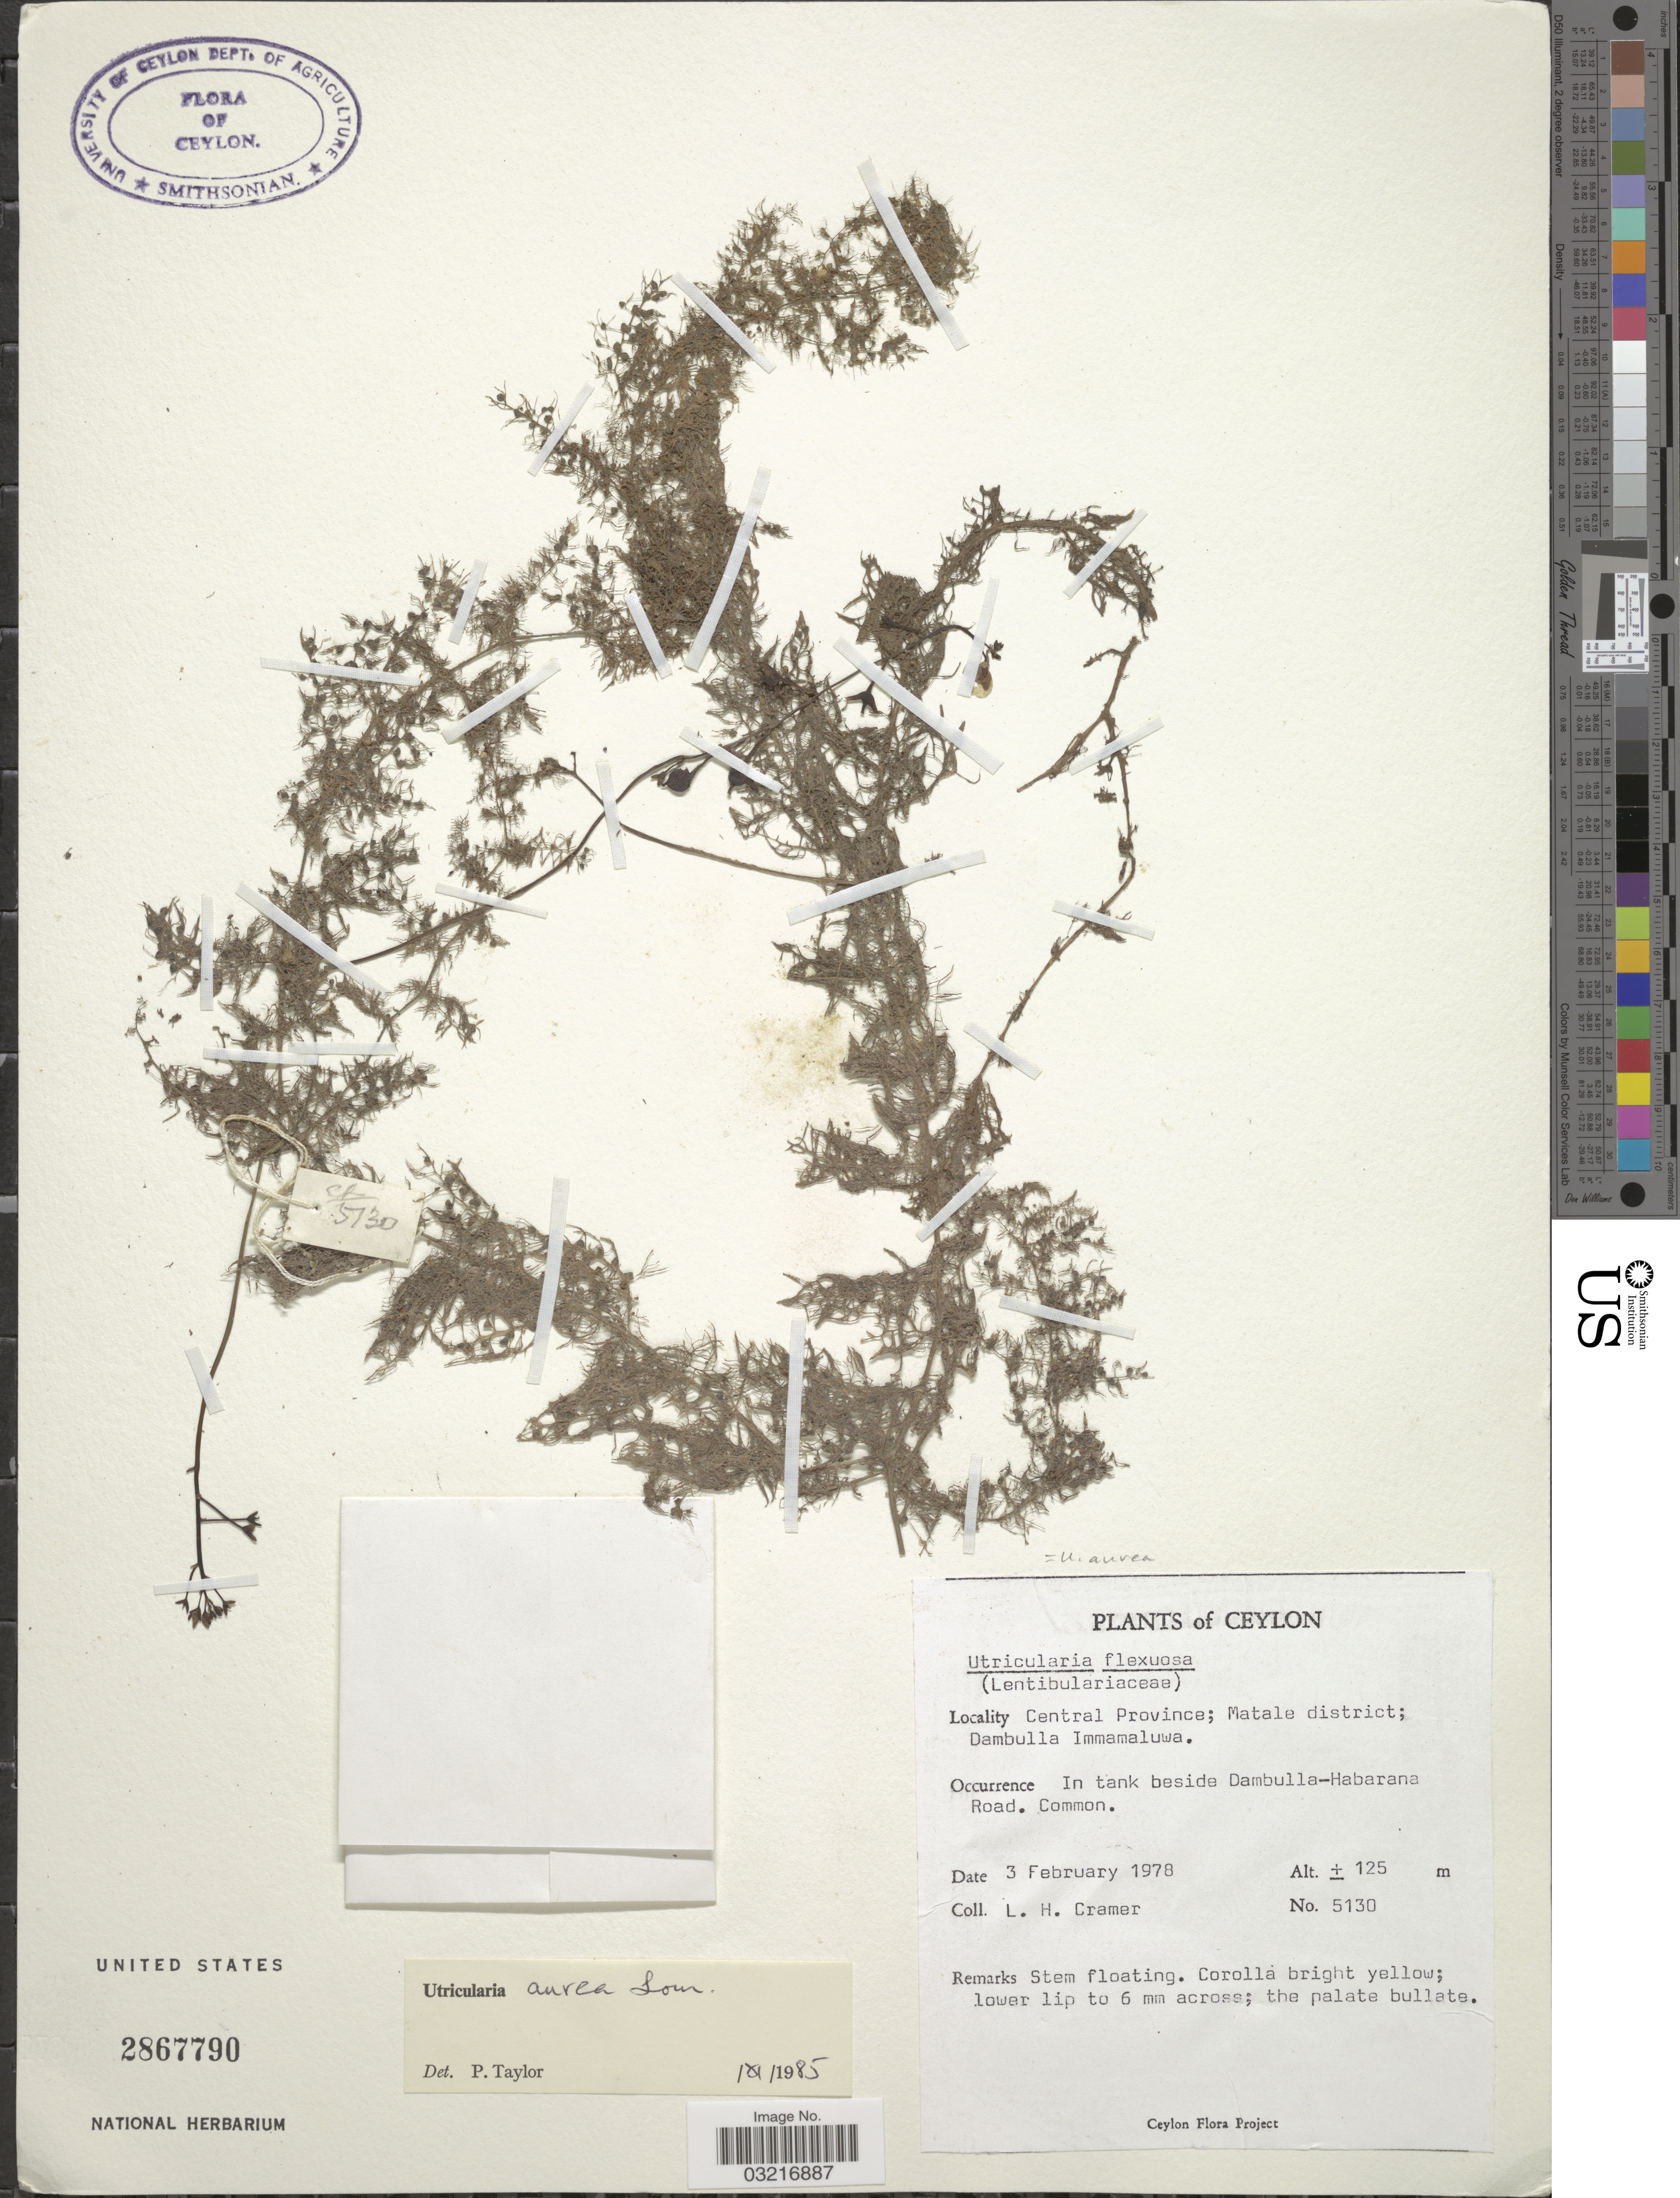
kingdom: Plantae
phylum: Tracheophyta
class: Magnoliopsida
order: Lamiales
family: Lentibulariaceae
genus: Utricularia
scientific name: Utricularia aurea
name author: Lour.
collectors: L. H. Cramer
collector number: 5130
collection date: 1978-02-03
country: Sri Lanka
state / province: Central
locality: Ceylon, Matale district; Dambulla Immamaluwa. In tank beside Dambulla-Habarana Road.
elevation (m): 125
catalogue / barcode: US 2867790